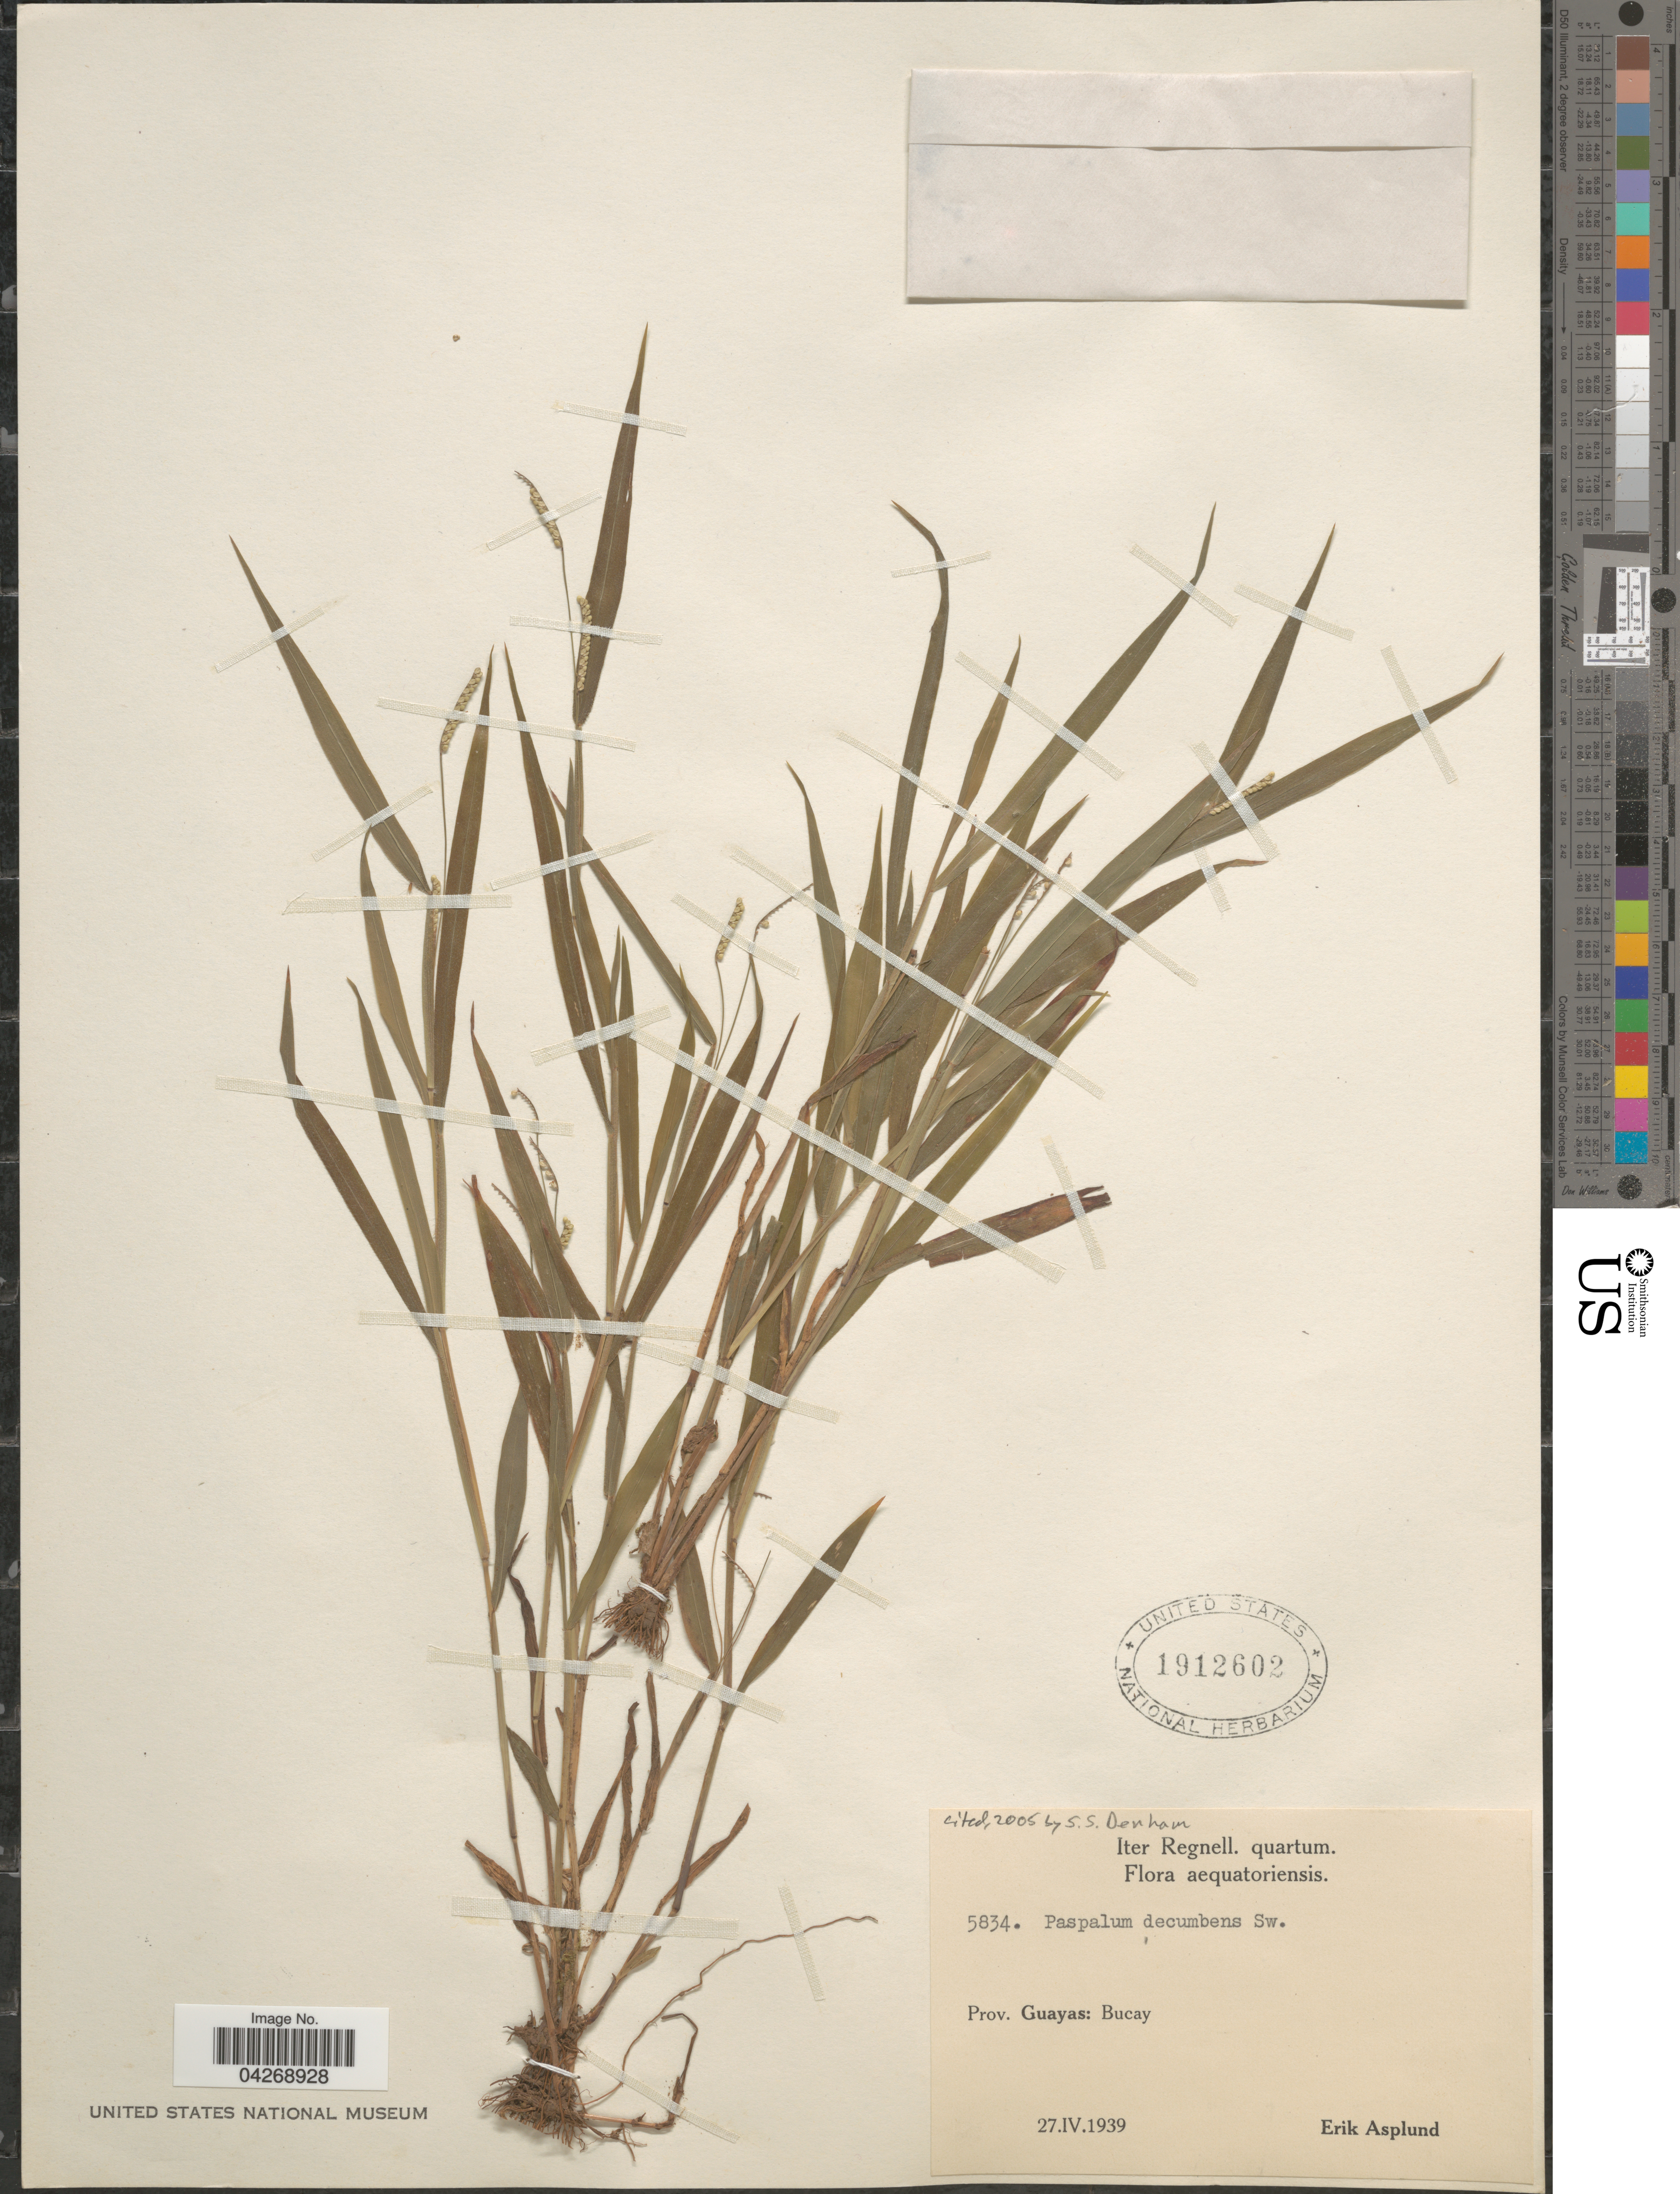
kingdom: Plantae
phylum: Tracheophyta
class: Liliopsida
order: Poales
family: Poaceae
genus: Paspalum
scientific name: Paspalum decumbens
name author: Sw.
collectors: E. Asplund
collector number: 5834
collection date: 1939-04-27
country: Ecuador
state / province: Guayas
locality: Iter Regnell. quartum. Aequatoriensis. Bucay.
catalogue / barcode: US 1912602